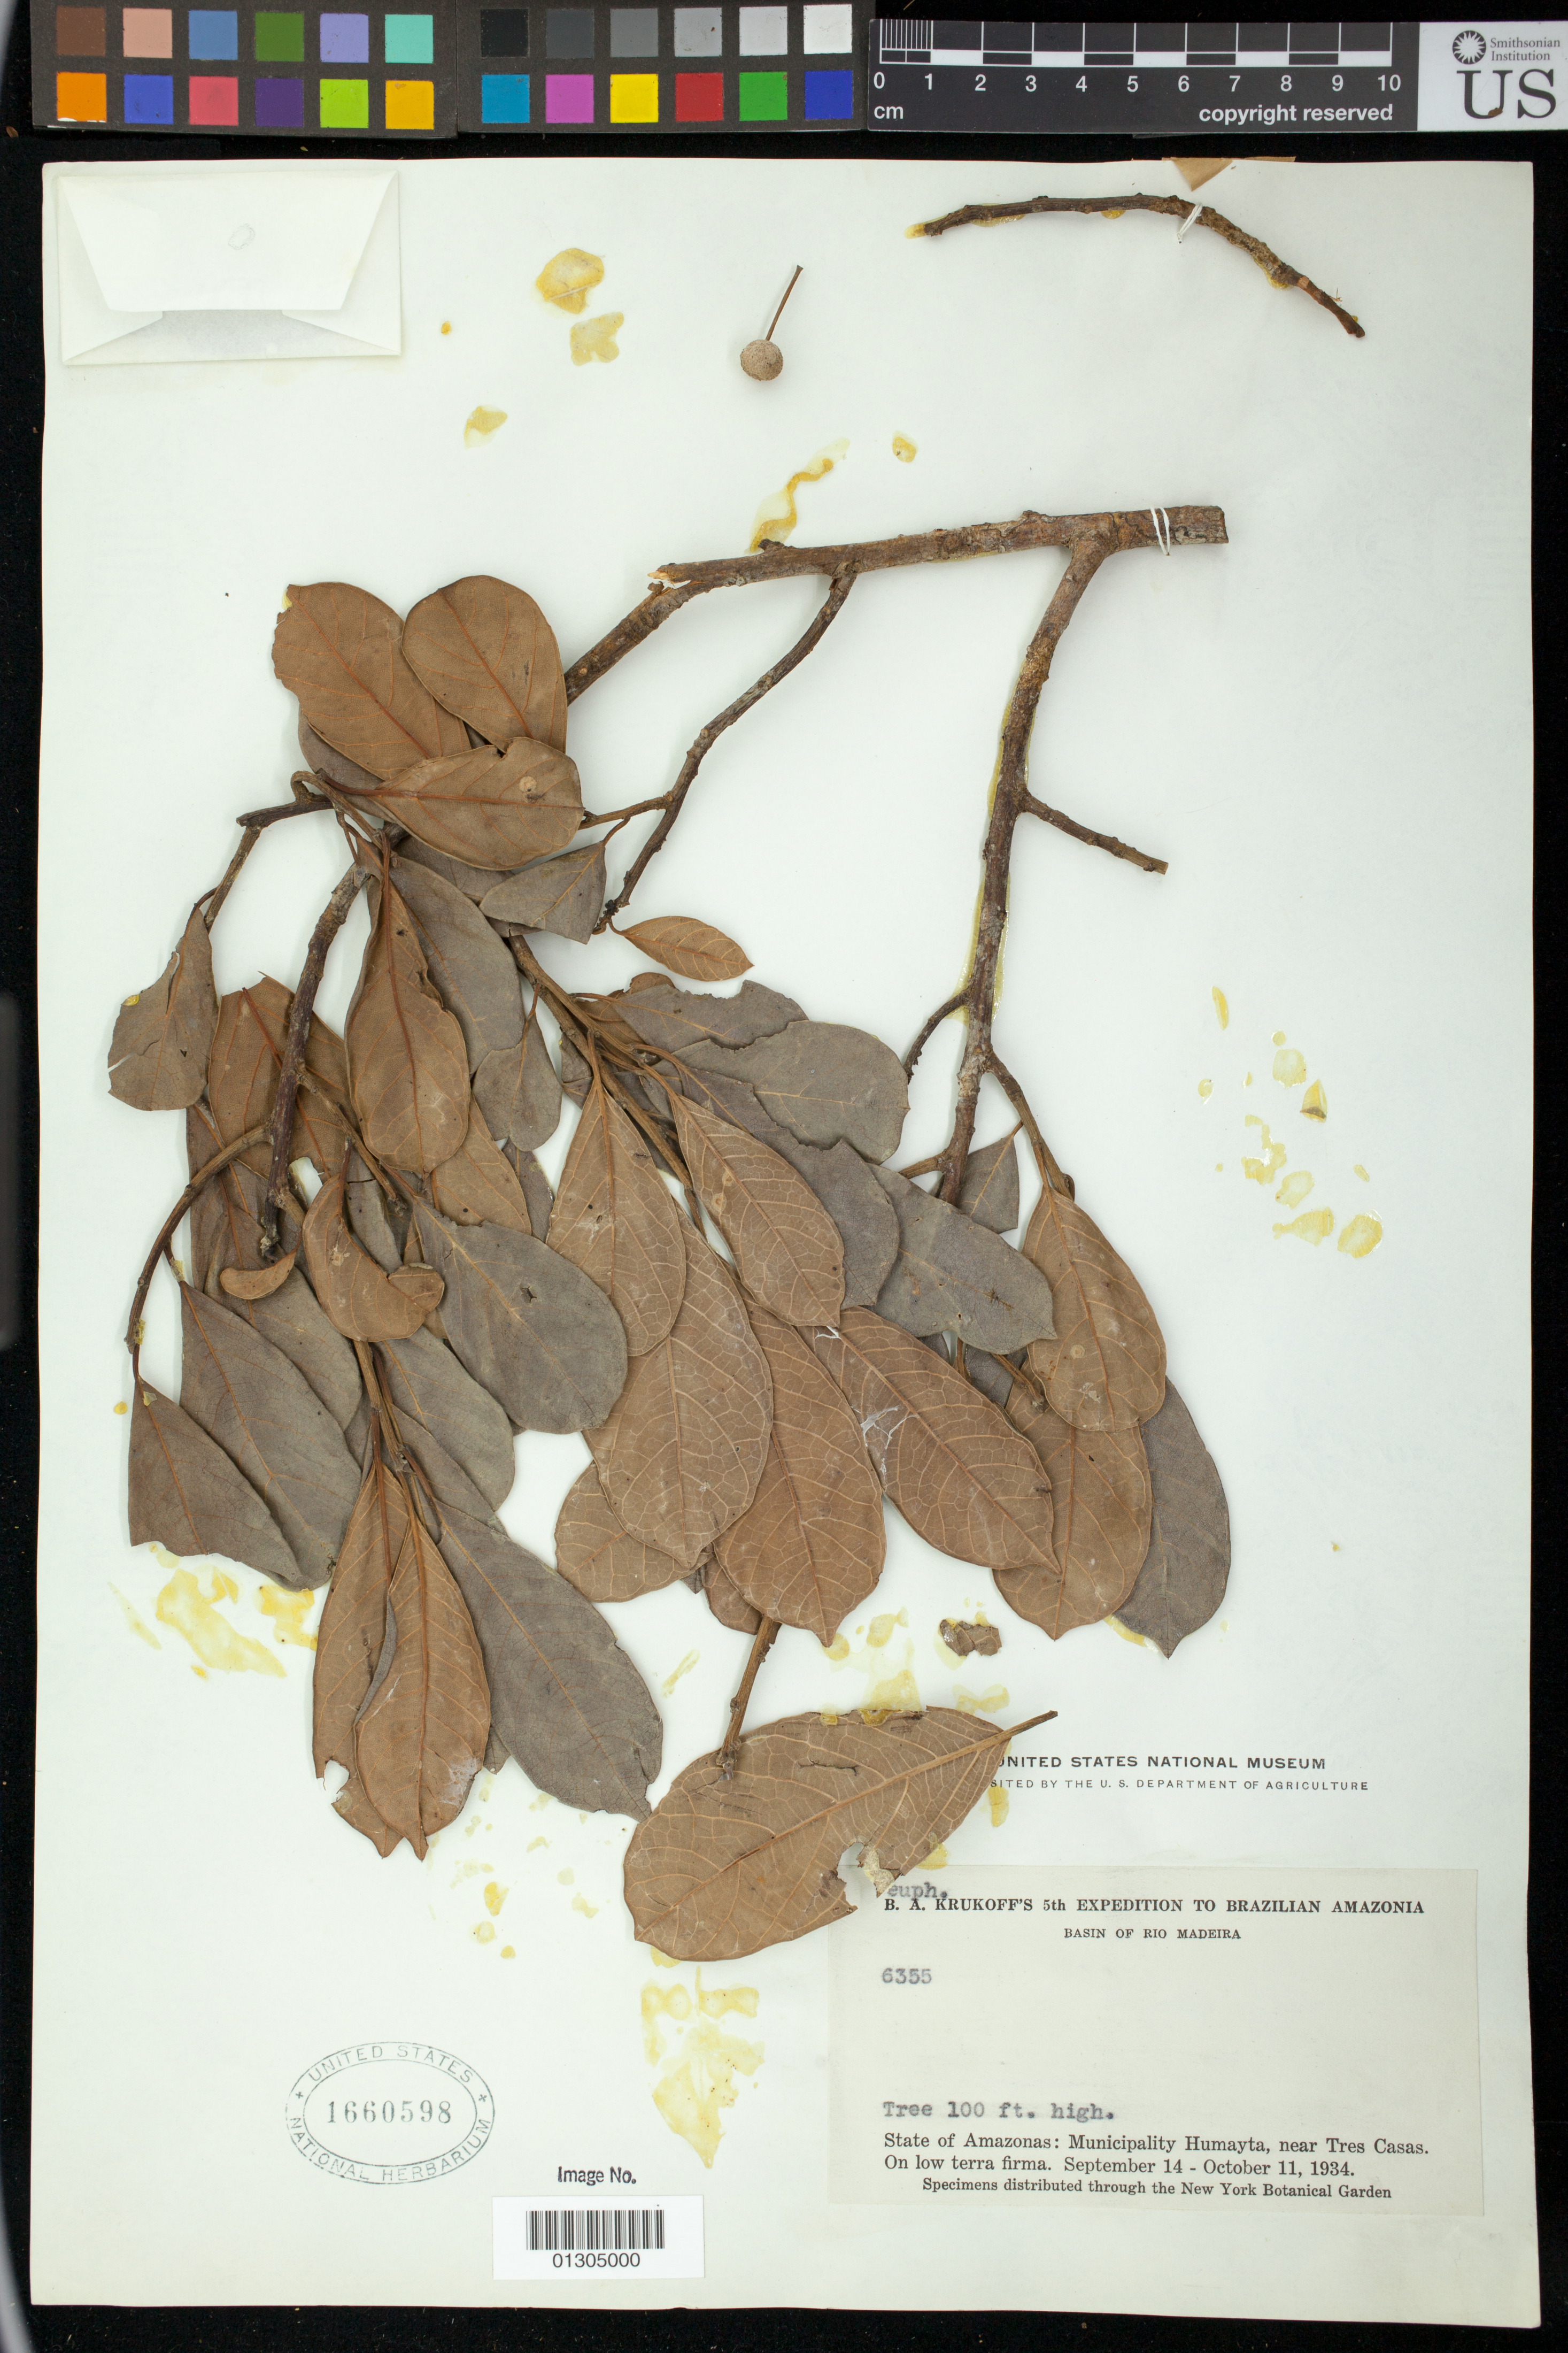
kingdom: Plantae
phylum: Tracheophyta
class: Magnoliopsida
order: Malpighiales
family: Euphorbiaceae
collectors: B. A. Krukoff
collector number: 6355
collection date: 1934-09-14/1934-10-11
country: Brazil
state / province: Amazonas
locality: Municipality Humayta [Humaita], near Tres Casas. Basin of Rio Madeira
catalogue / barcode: US 1660598